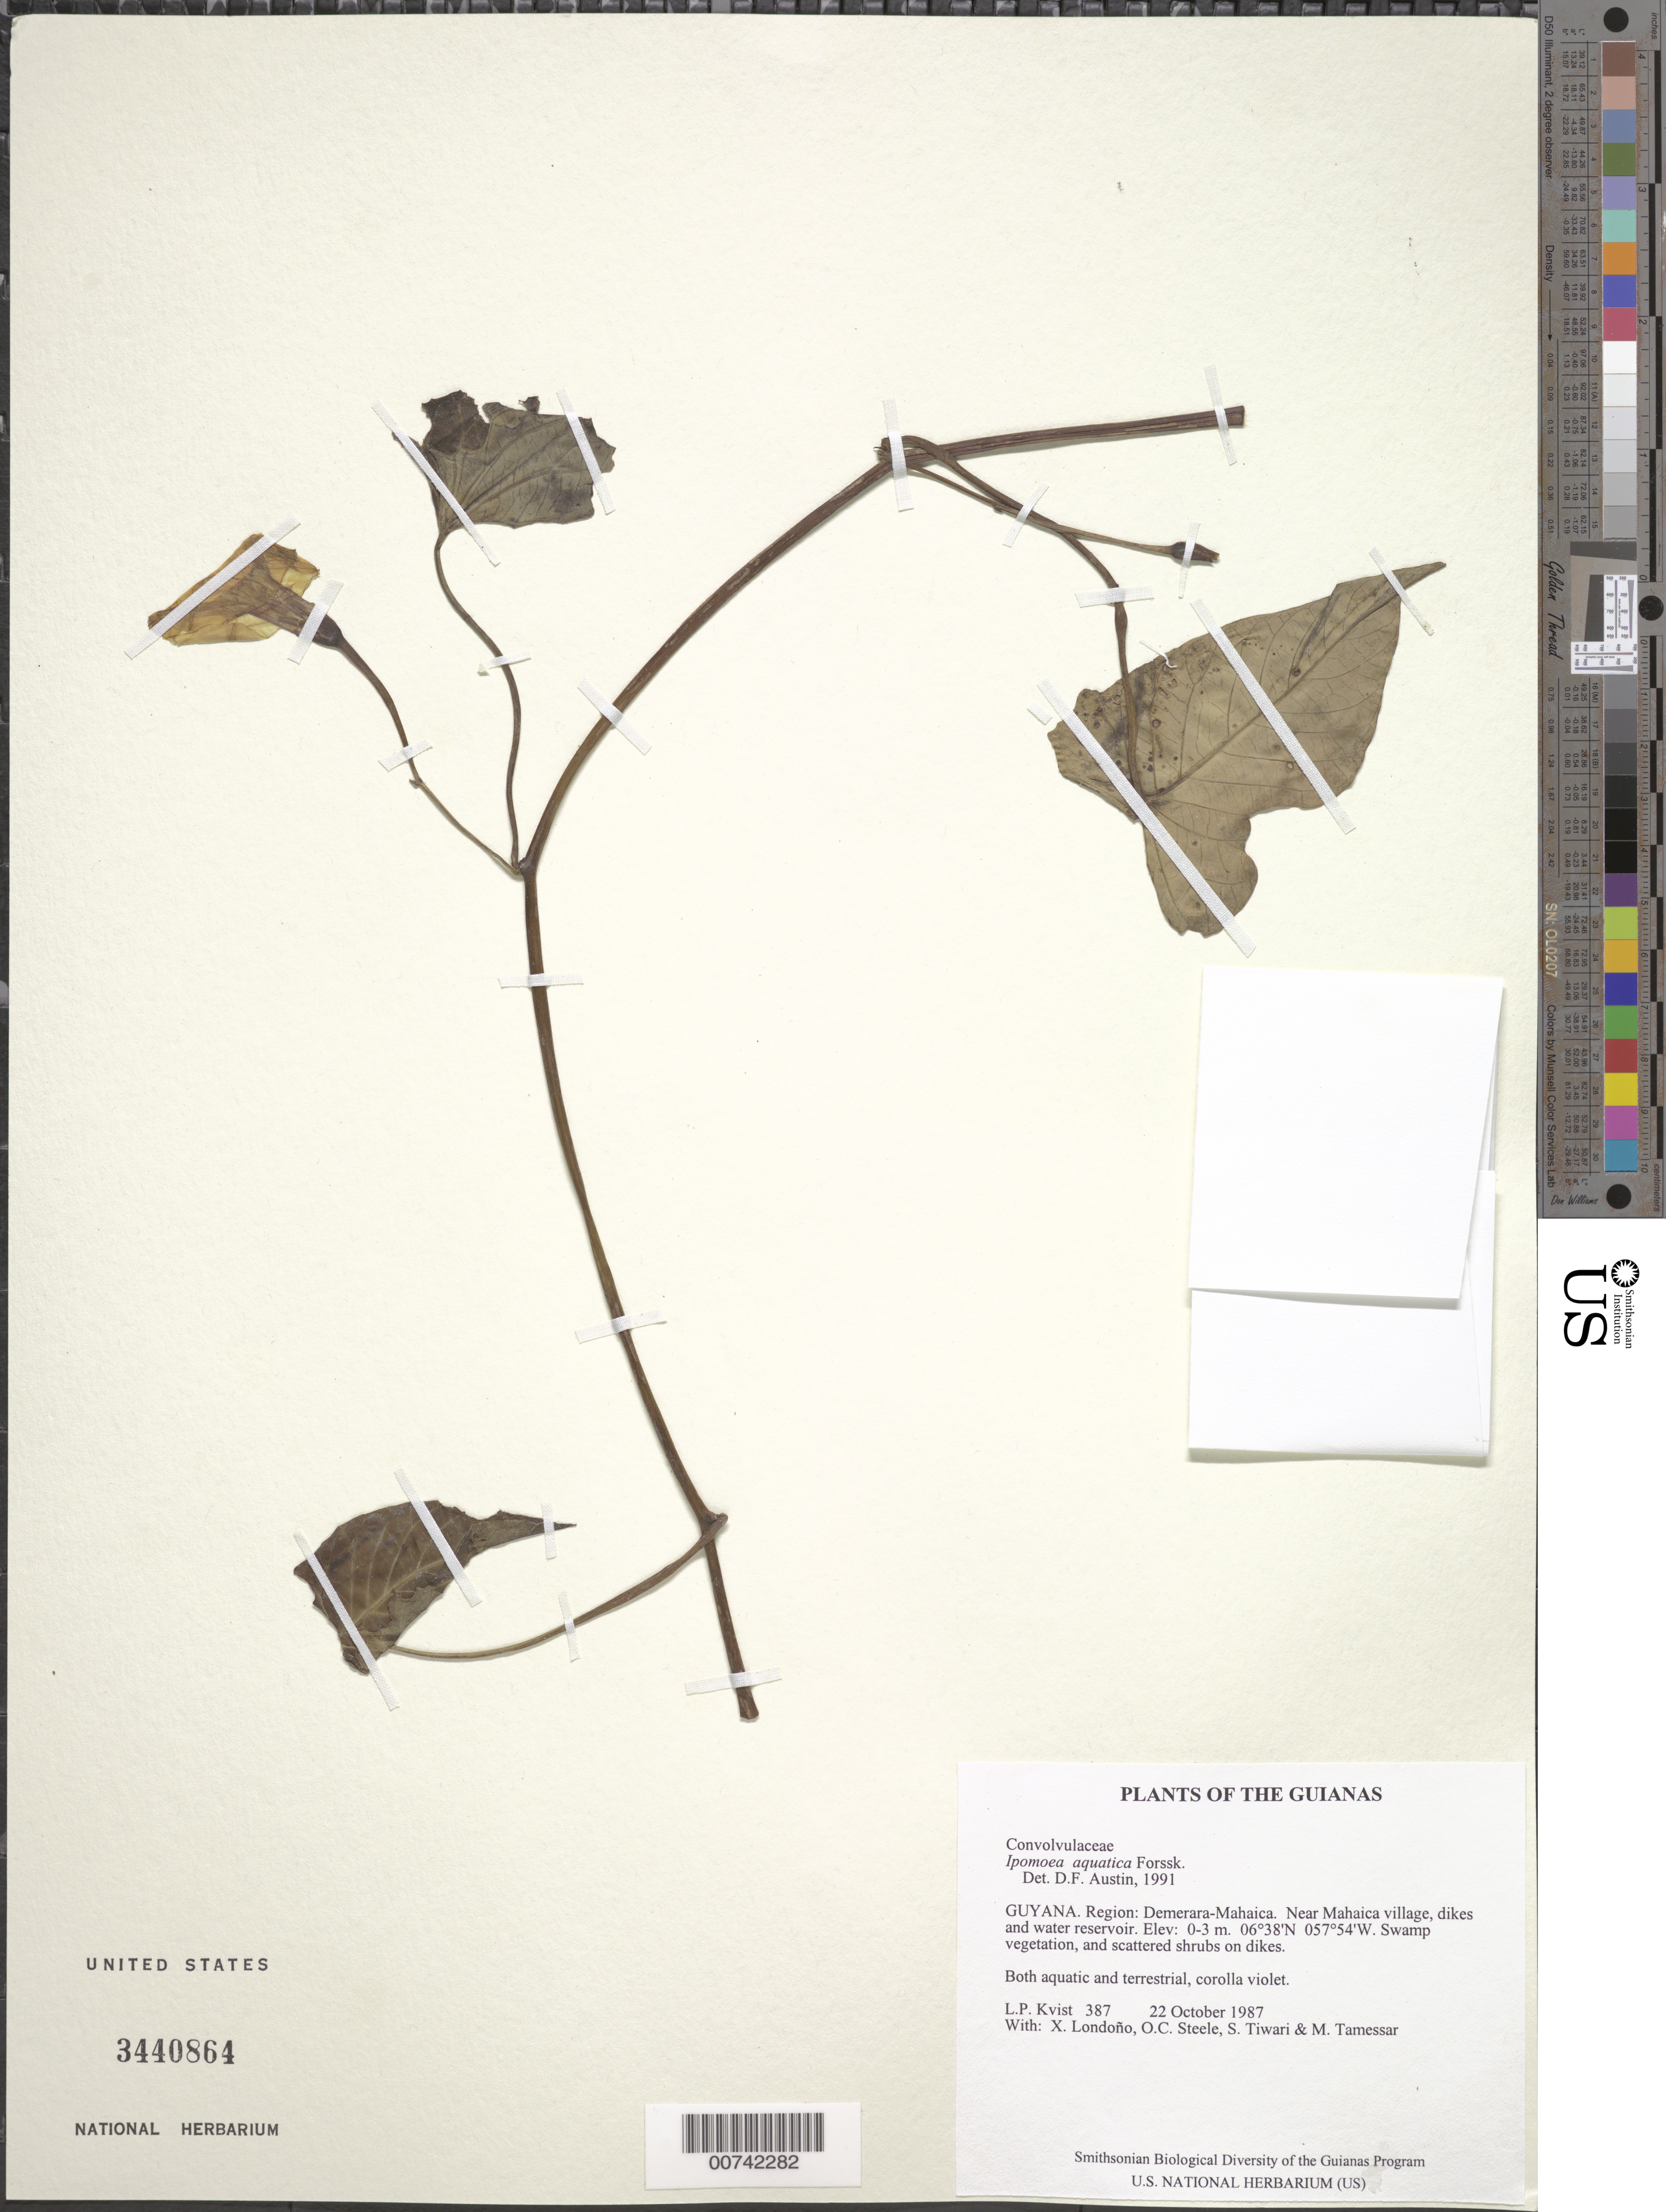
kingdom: Plantae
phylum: Tracheophyta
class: Magnoliopsida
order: Solanales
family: Convolvulaceae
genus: Ipomoea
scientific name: Ipomoea aquatica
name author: Forssk.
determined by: Austin, D. F.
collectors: L. P. Kvist, X. Londoño, O. C. Steele, S. Tiwari & M. Tamessar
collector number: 387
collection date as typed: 22 October 1987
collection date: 1987-10-22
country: Guyana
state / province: Demerara-Mahaica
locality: Near Mahaica village, dikes and water reservoir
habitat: Swamp vegetation, and scattered shrubs on dikes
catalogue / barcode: US 3440864